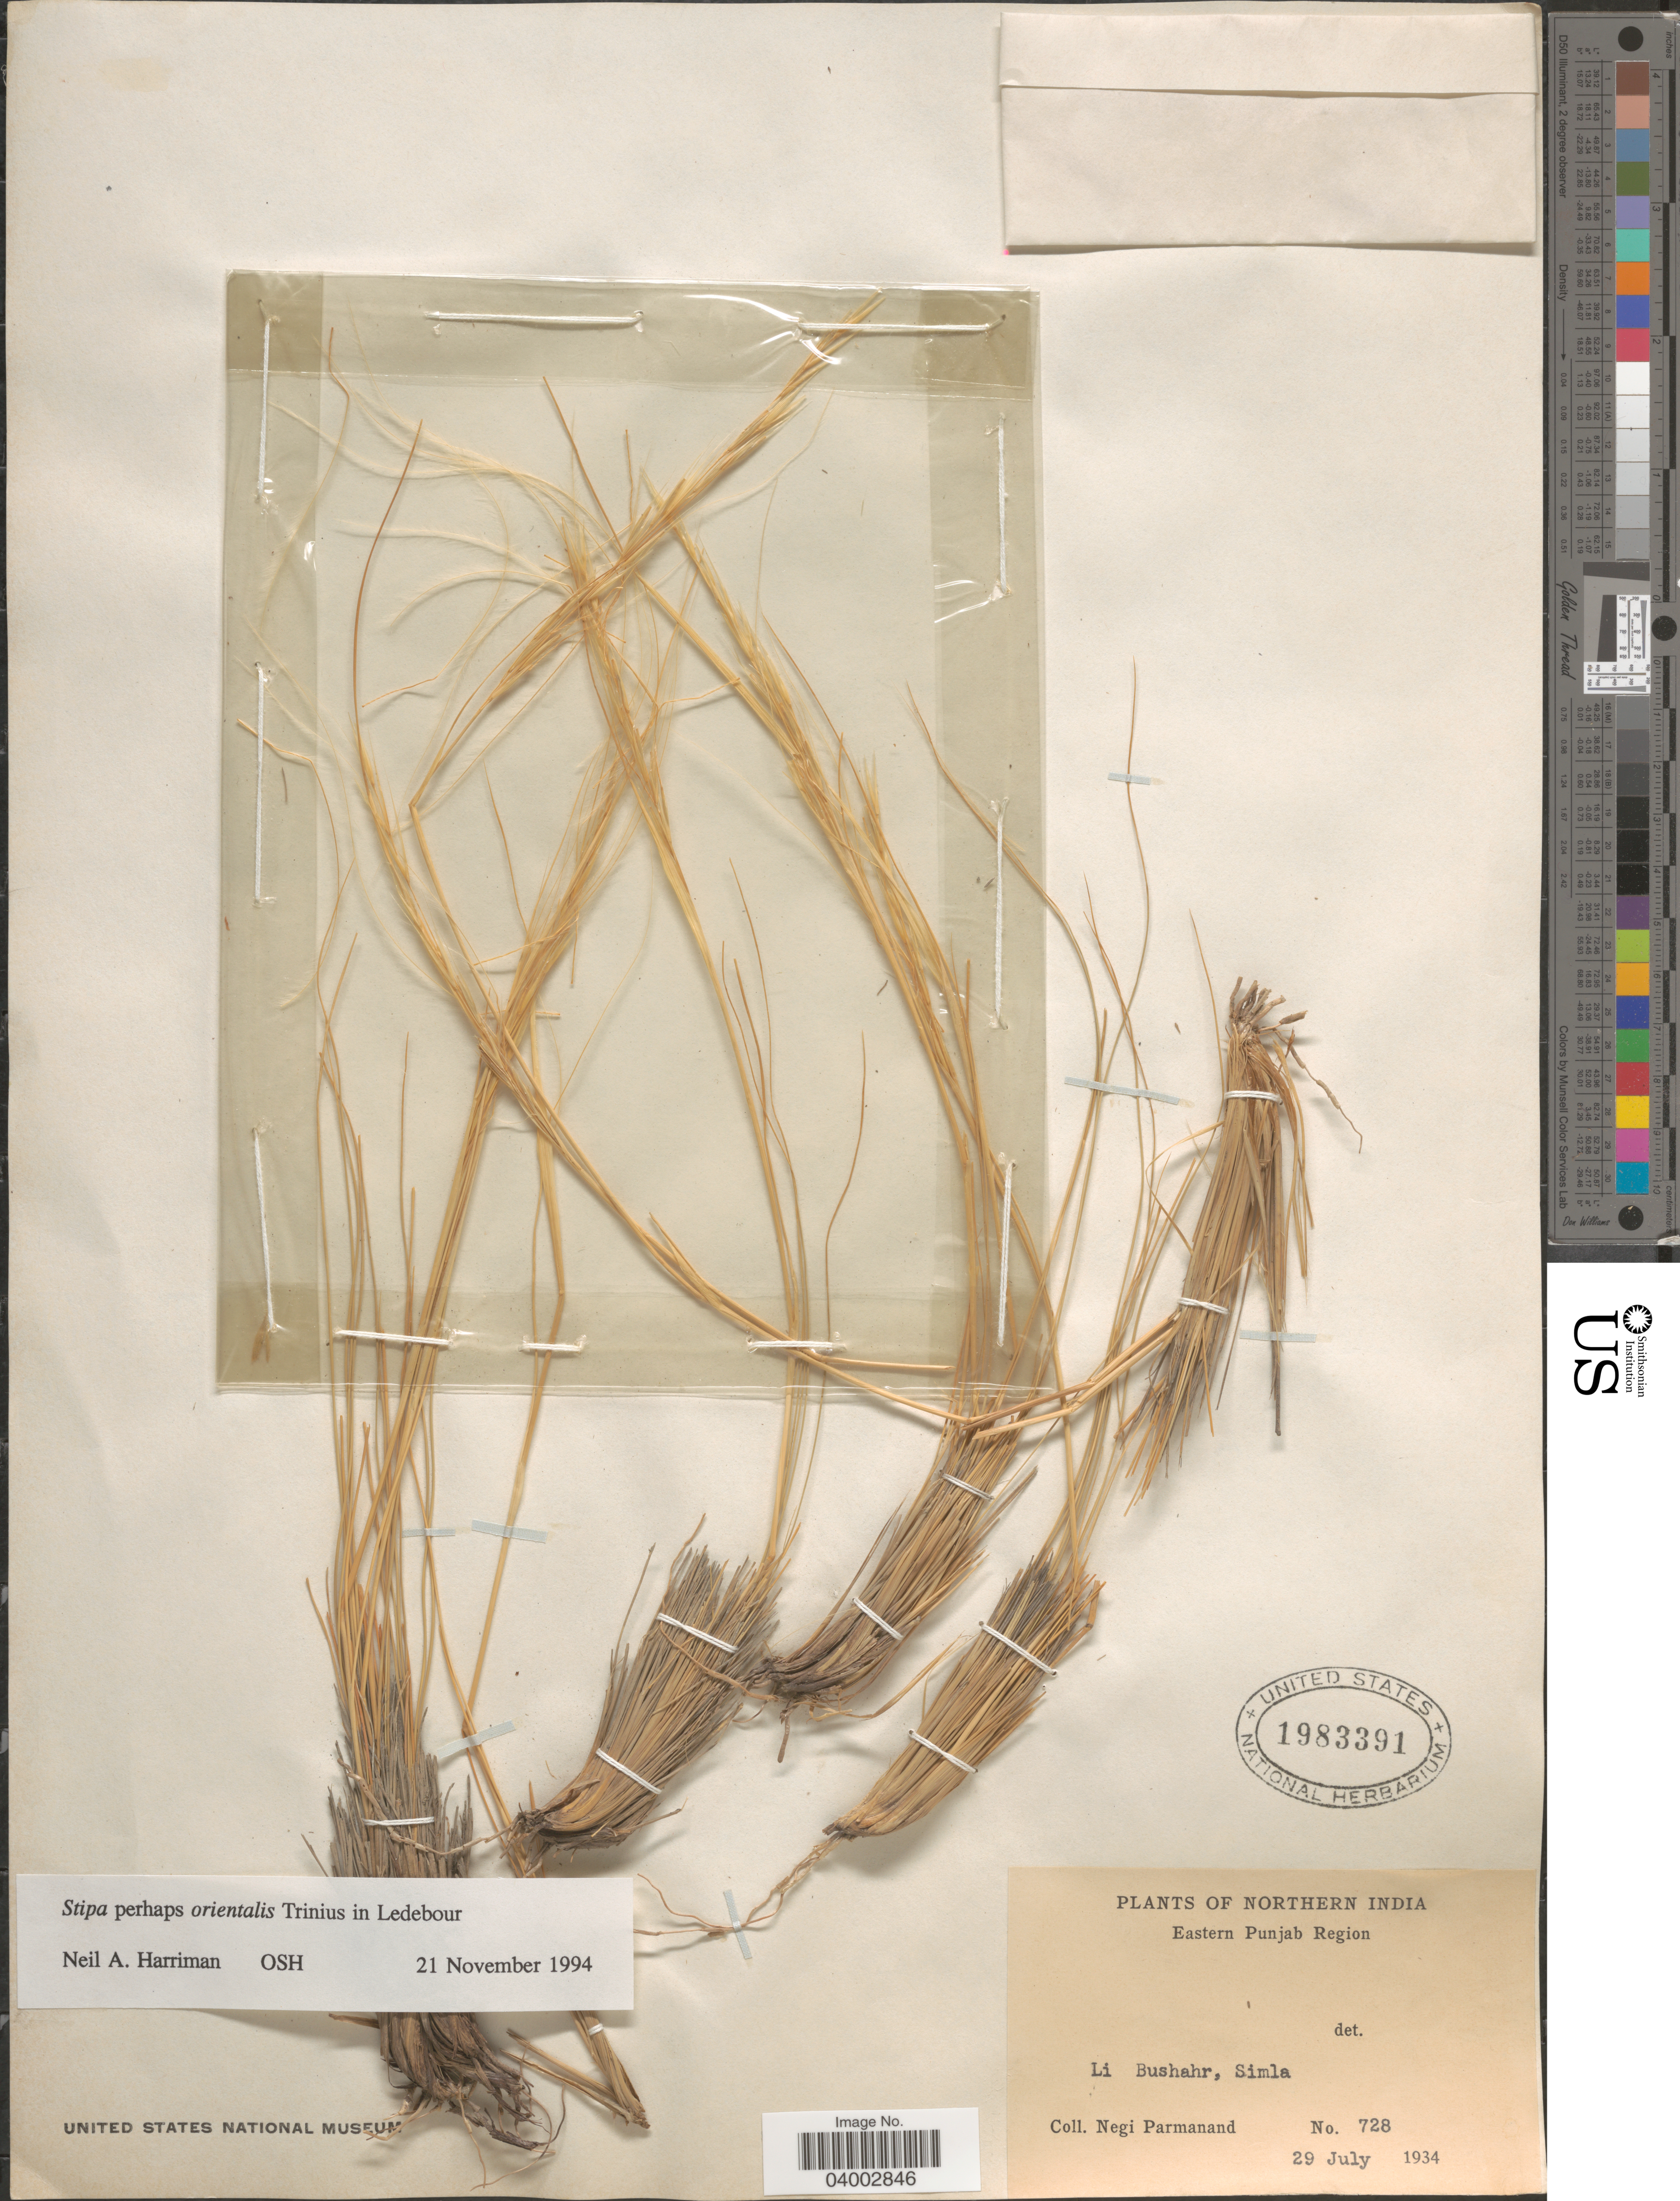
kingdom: Plantae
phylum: Tracheophyta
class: Liliopsida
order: Poales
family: Poaceae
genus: Stipa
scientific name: Stipa orientalis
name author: Trin.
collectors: N. Parmanand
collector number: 728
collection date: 1934-07-29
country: India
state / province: Himachal Pradesh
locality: Northern India. Eastern Punjab Region. Li Bushahr, Simla.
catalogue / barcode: US 1983391